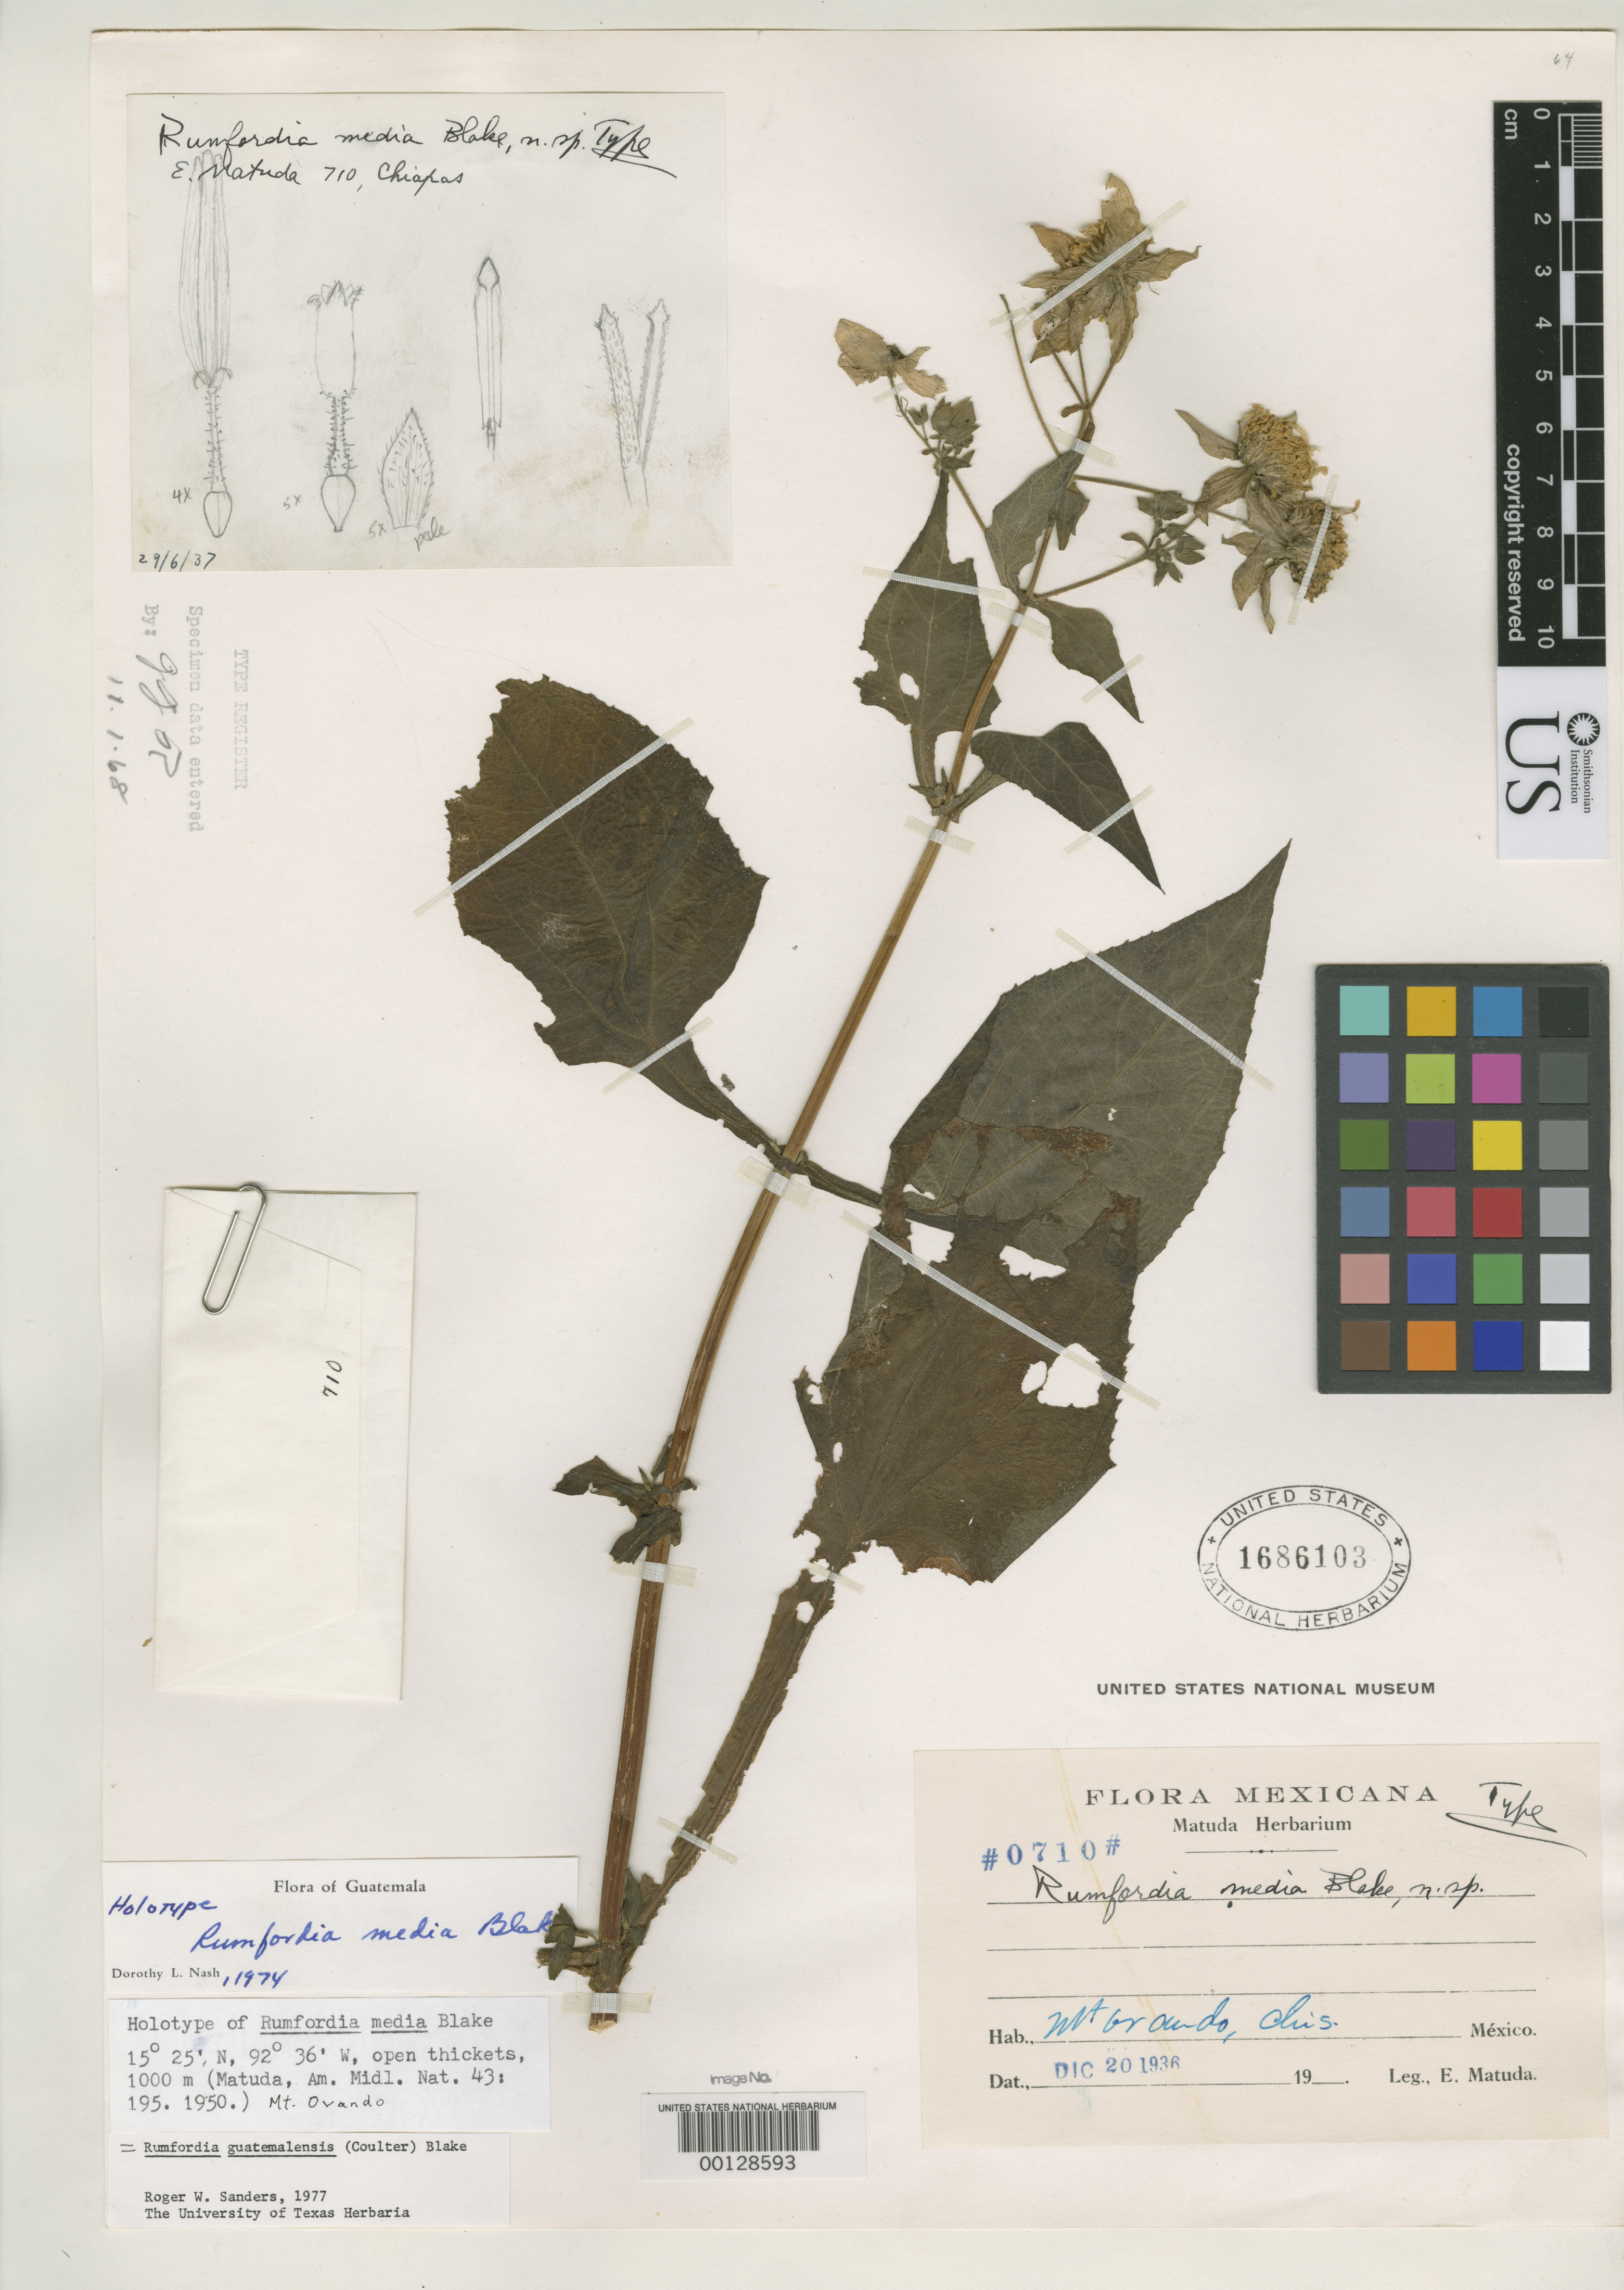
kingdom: Plantae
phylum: Tracheophyta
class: Magnoliopsida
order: Asterales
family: Asteraceae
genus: Rumfordia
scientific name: Rumfordia media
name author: S.F. Blake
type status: Holotype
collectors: E. Matuda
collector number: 710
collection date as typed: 20 Dec 1936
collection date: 1936-12-20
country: Mexico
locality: Mt. Orando.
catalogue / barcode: US 1686103